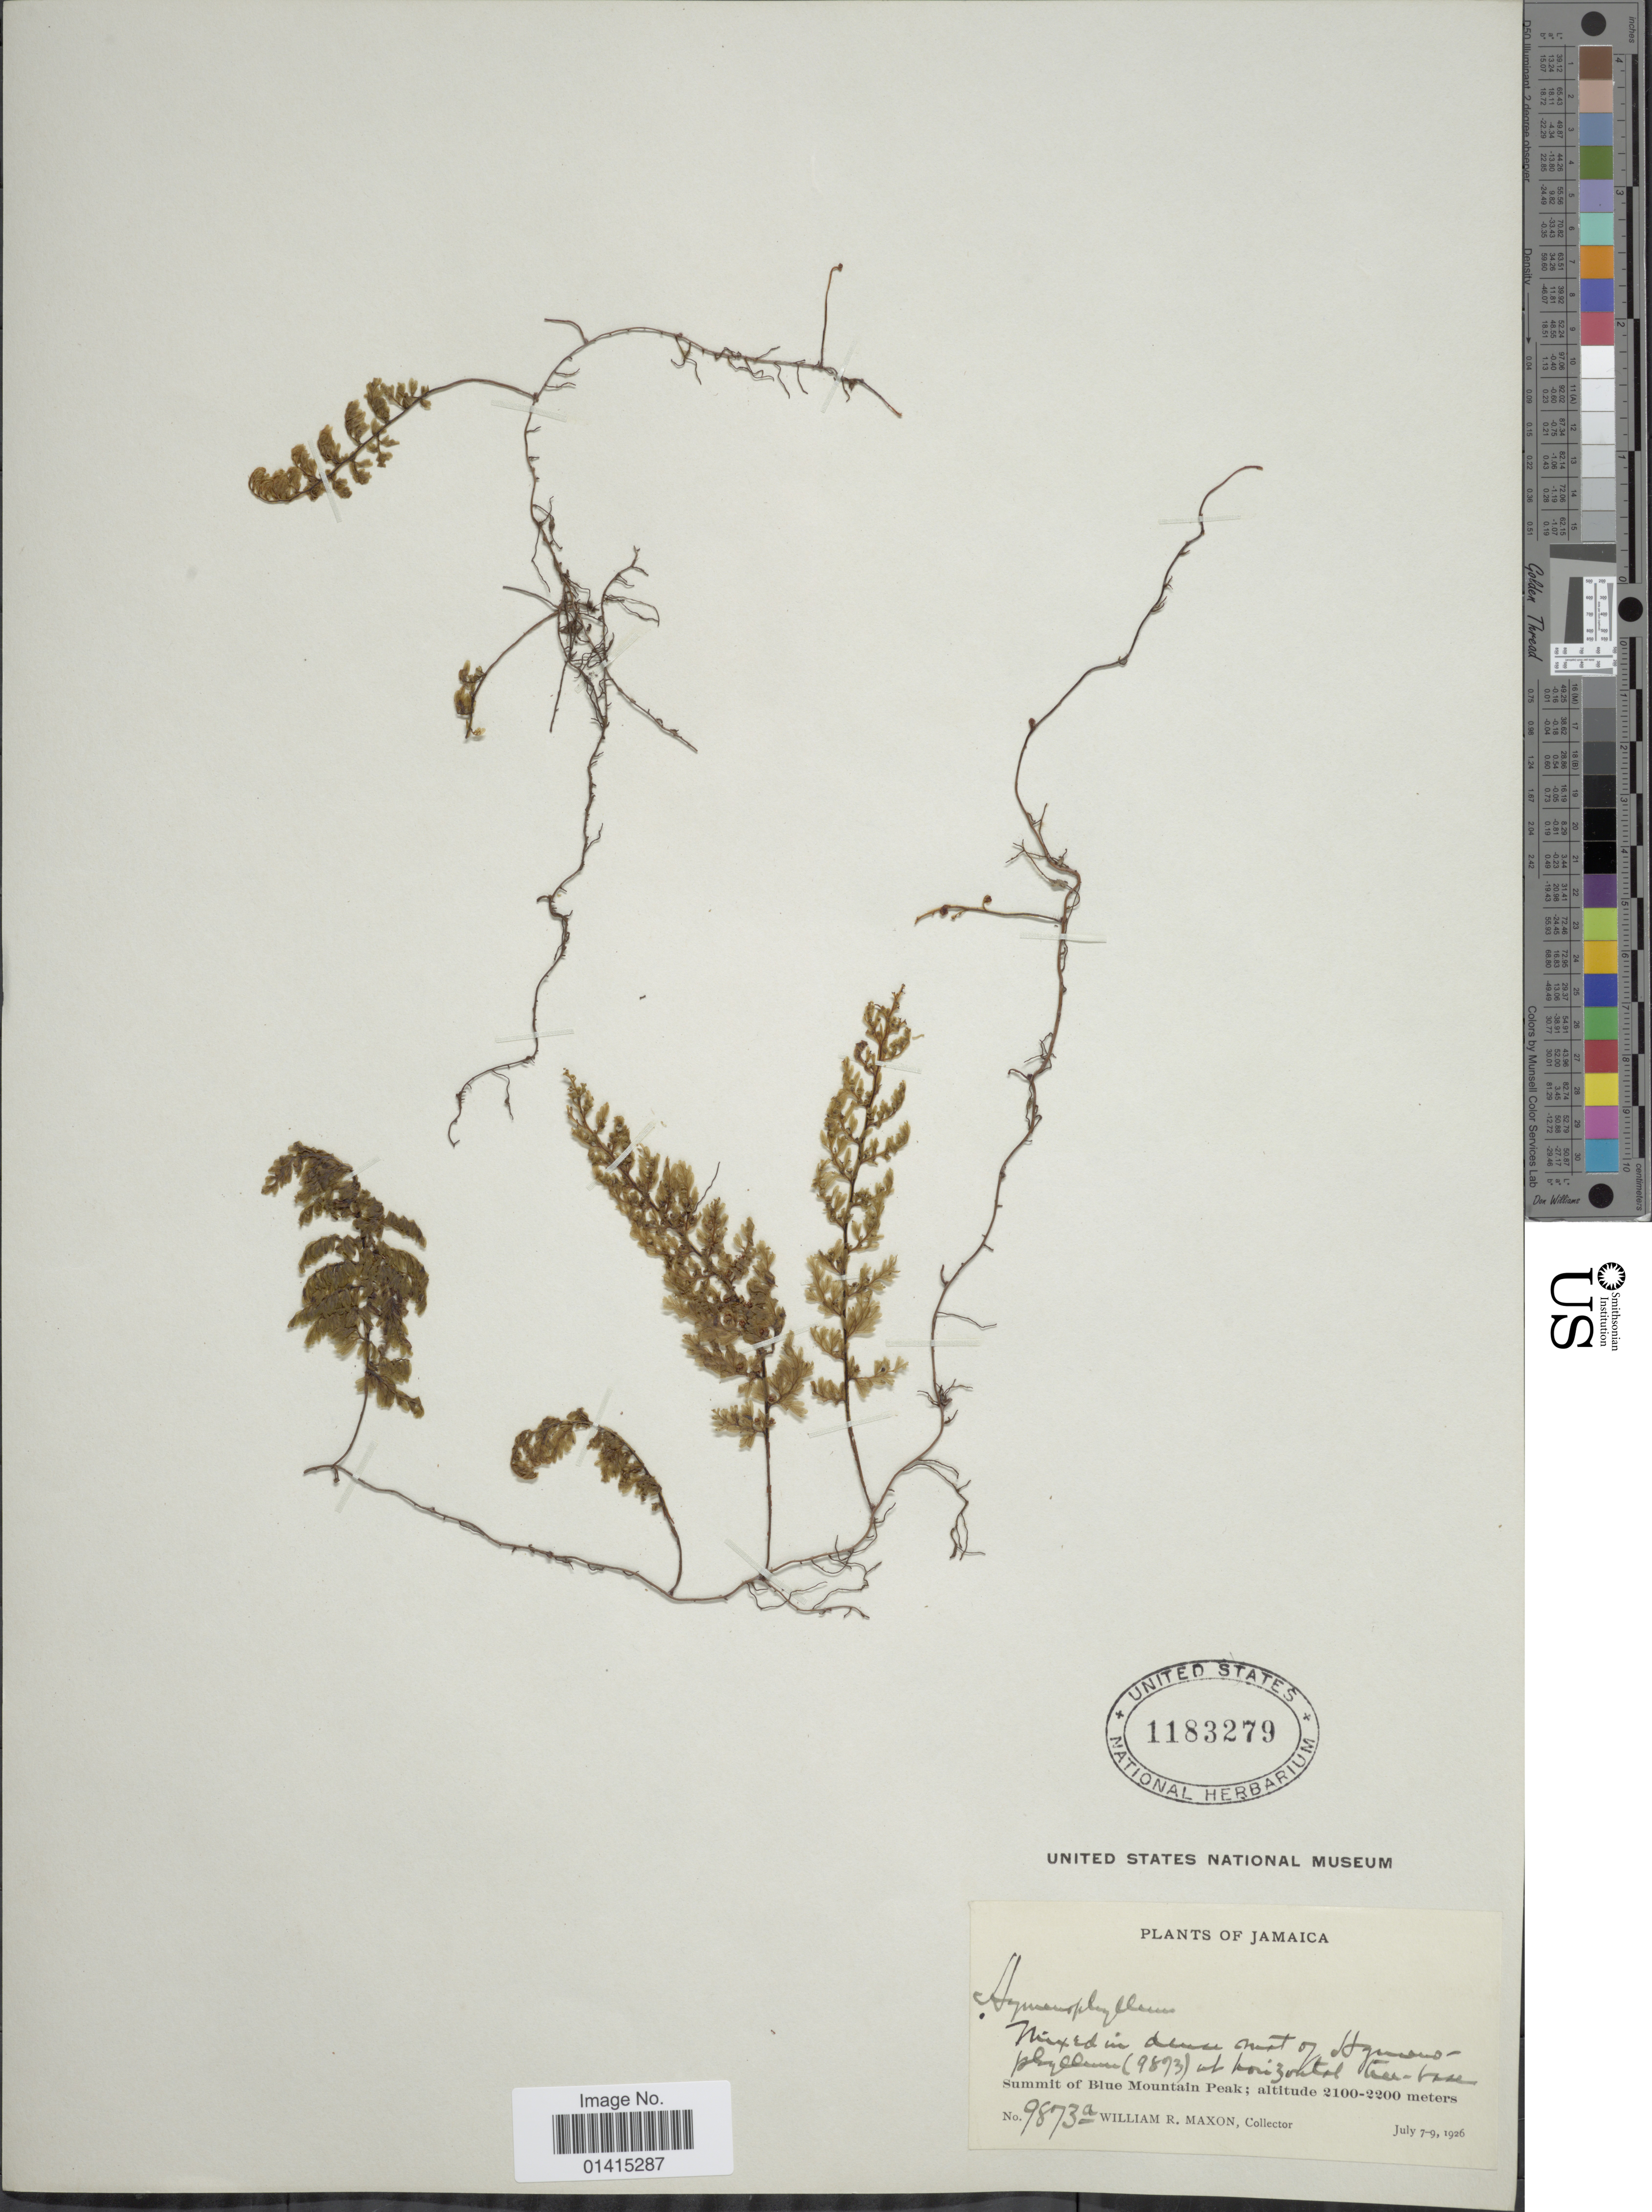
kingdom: Plantae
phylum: Tracheophyta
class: Polypodiopsida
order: Hymenophyllales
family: Hymenophyllaceae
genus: Hymenophyllum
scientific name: Hymenophyllum polyanthos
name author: (Sw.) Sw.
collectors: W. R. Maxon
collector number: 9873a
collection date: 1926-07-07/1926-07-09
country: Jamaica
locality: Summit of Blue mountain Peak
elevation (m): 2100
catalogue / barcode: US 1183279